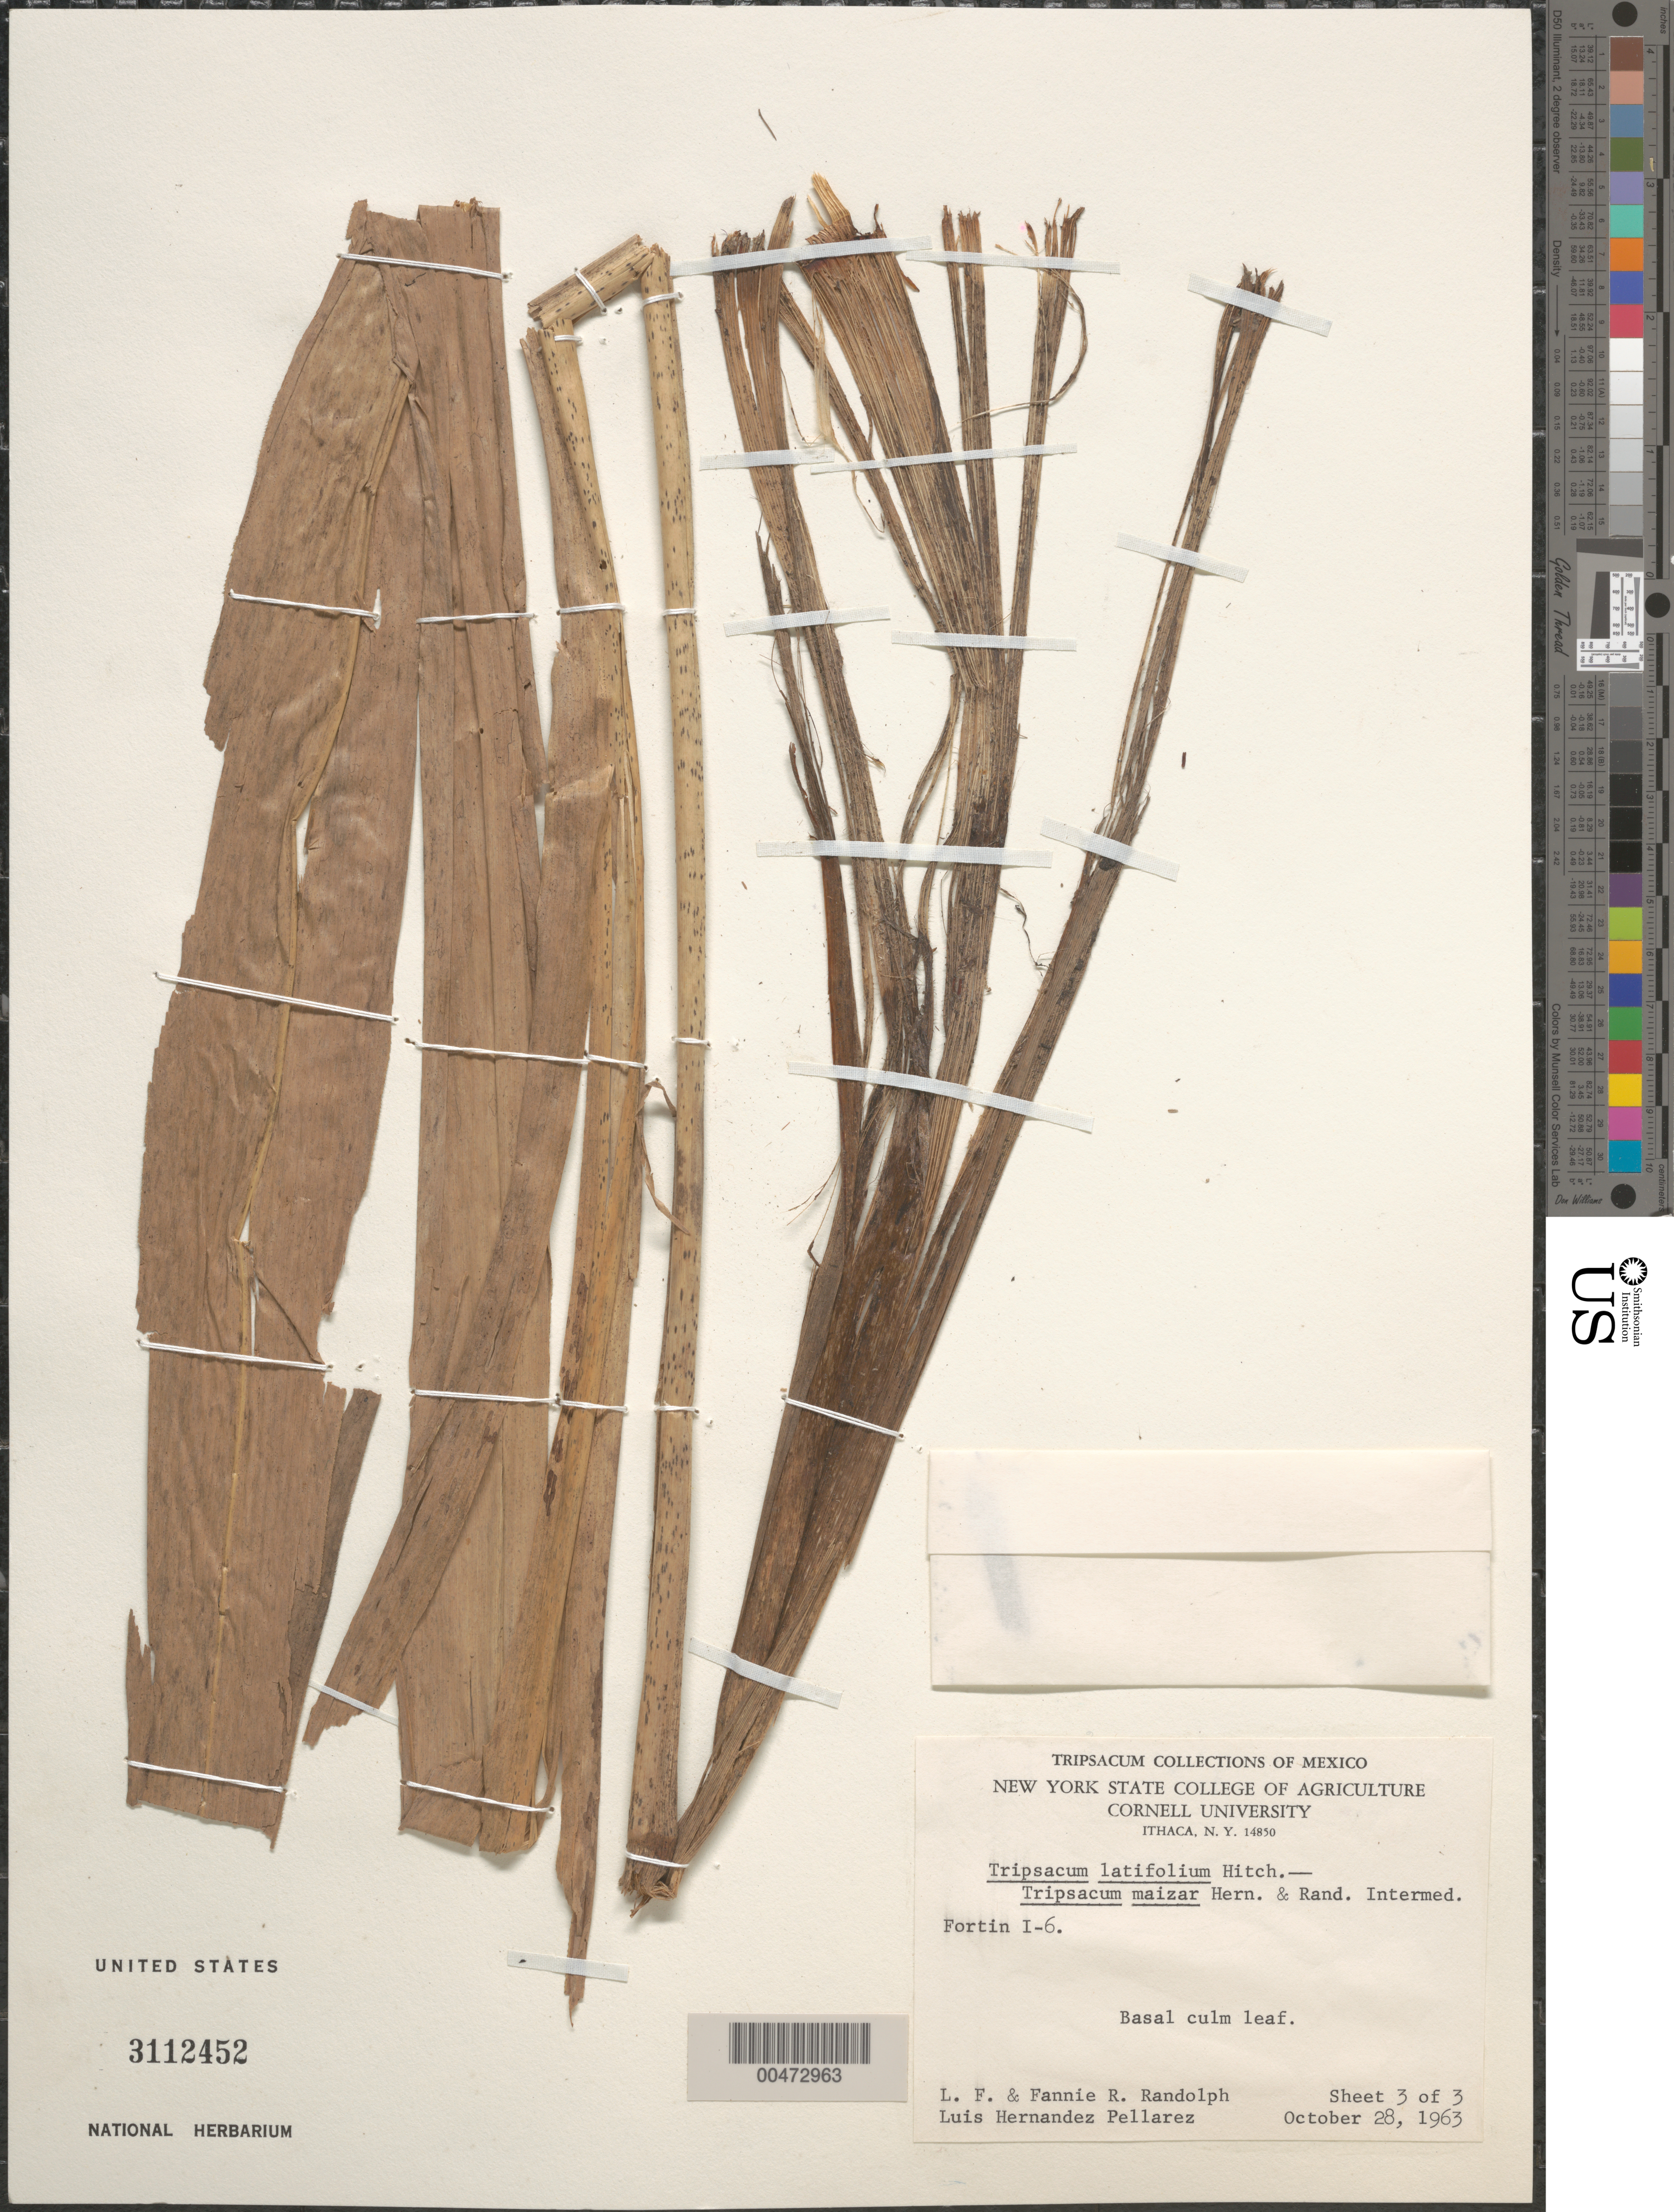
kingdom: Plantae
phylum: Tracheophyta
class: Liliopsida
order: Poales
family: Poaceae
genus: Tripsacum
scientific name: Tripsacum latifolium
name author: Hitchc.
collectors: L. F. Randolph, F. Randolph & L. Hernandez-Pellarez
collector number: Fortin I-6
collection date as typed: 28 Oct 1963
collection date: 1963-10-28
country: Mexico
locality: Fortin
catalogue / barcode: US 3112452